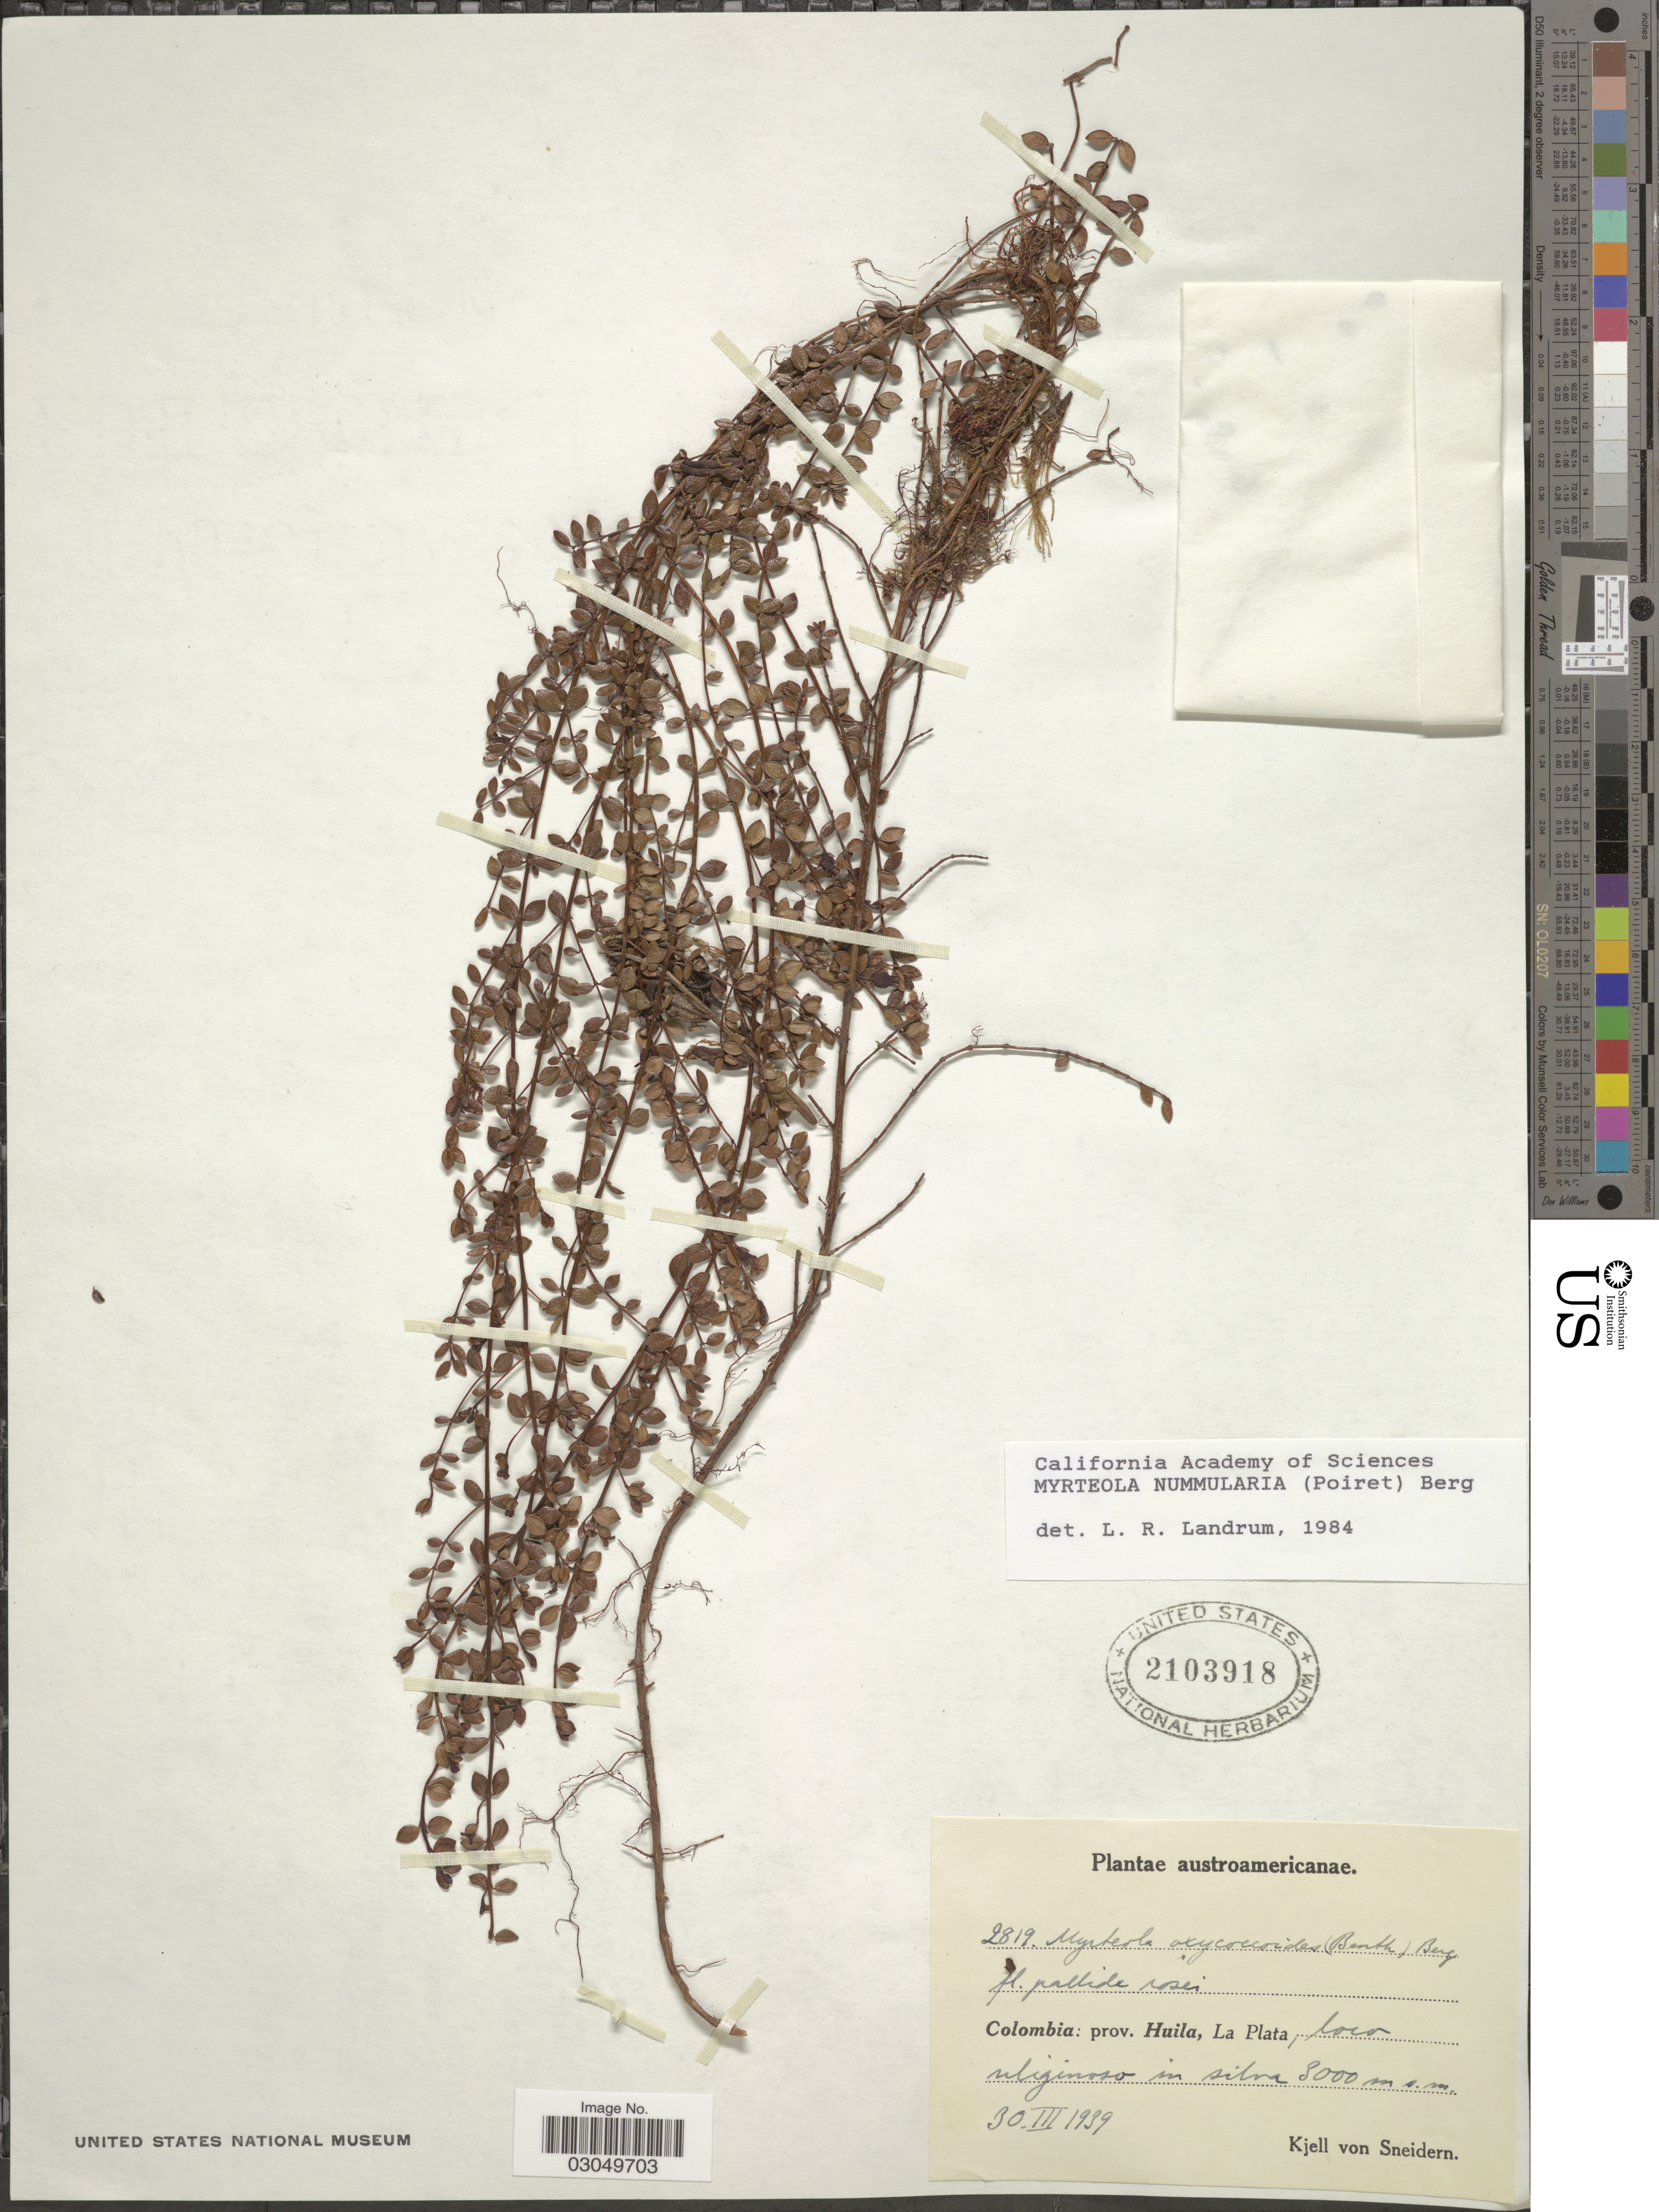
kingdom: Plantae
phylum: Tracheophyta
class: Magnoliopsida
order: Myrtales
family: Myrtaceae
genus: Myrteola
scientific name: Myrteola nummularia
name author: (Lam.) O. Berg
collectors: K. von Sneidern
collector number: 2819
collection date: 1939-03-30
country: Colombia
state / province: Huila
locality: La Plata.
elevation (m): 3000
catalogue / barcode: US 2103918